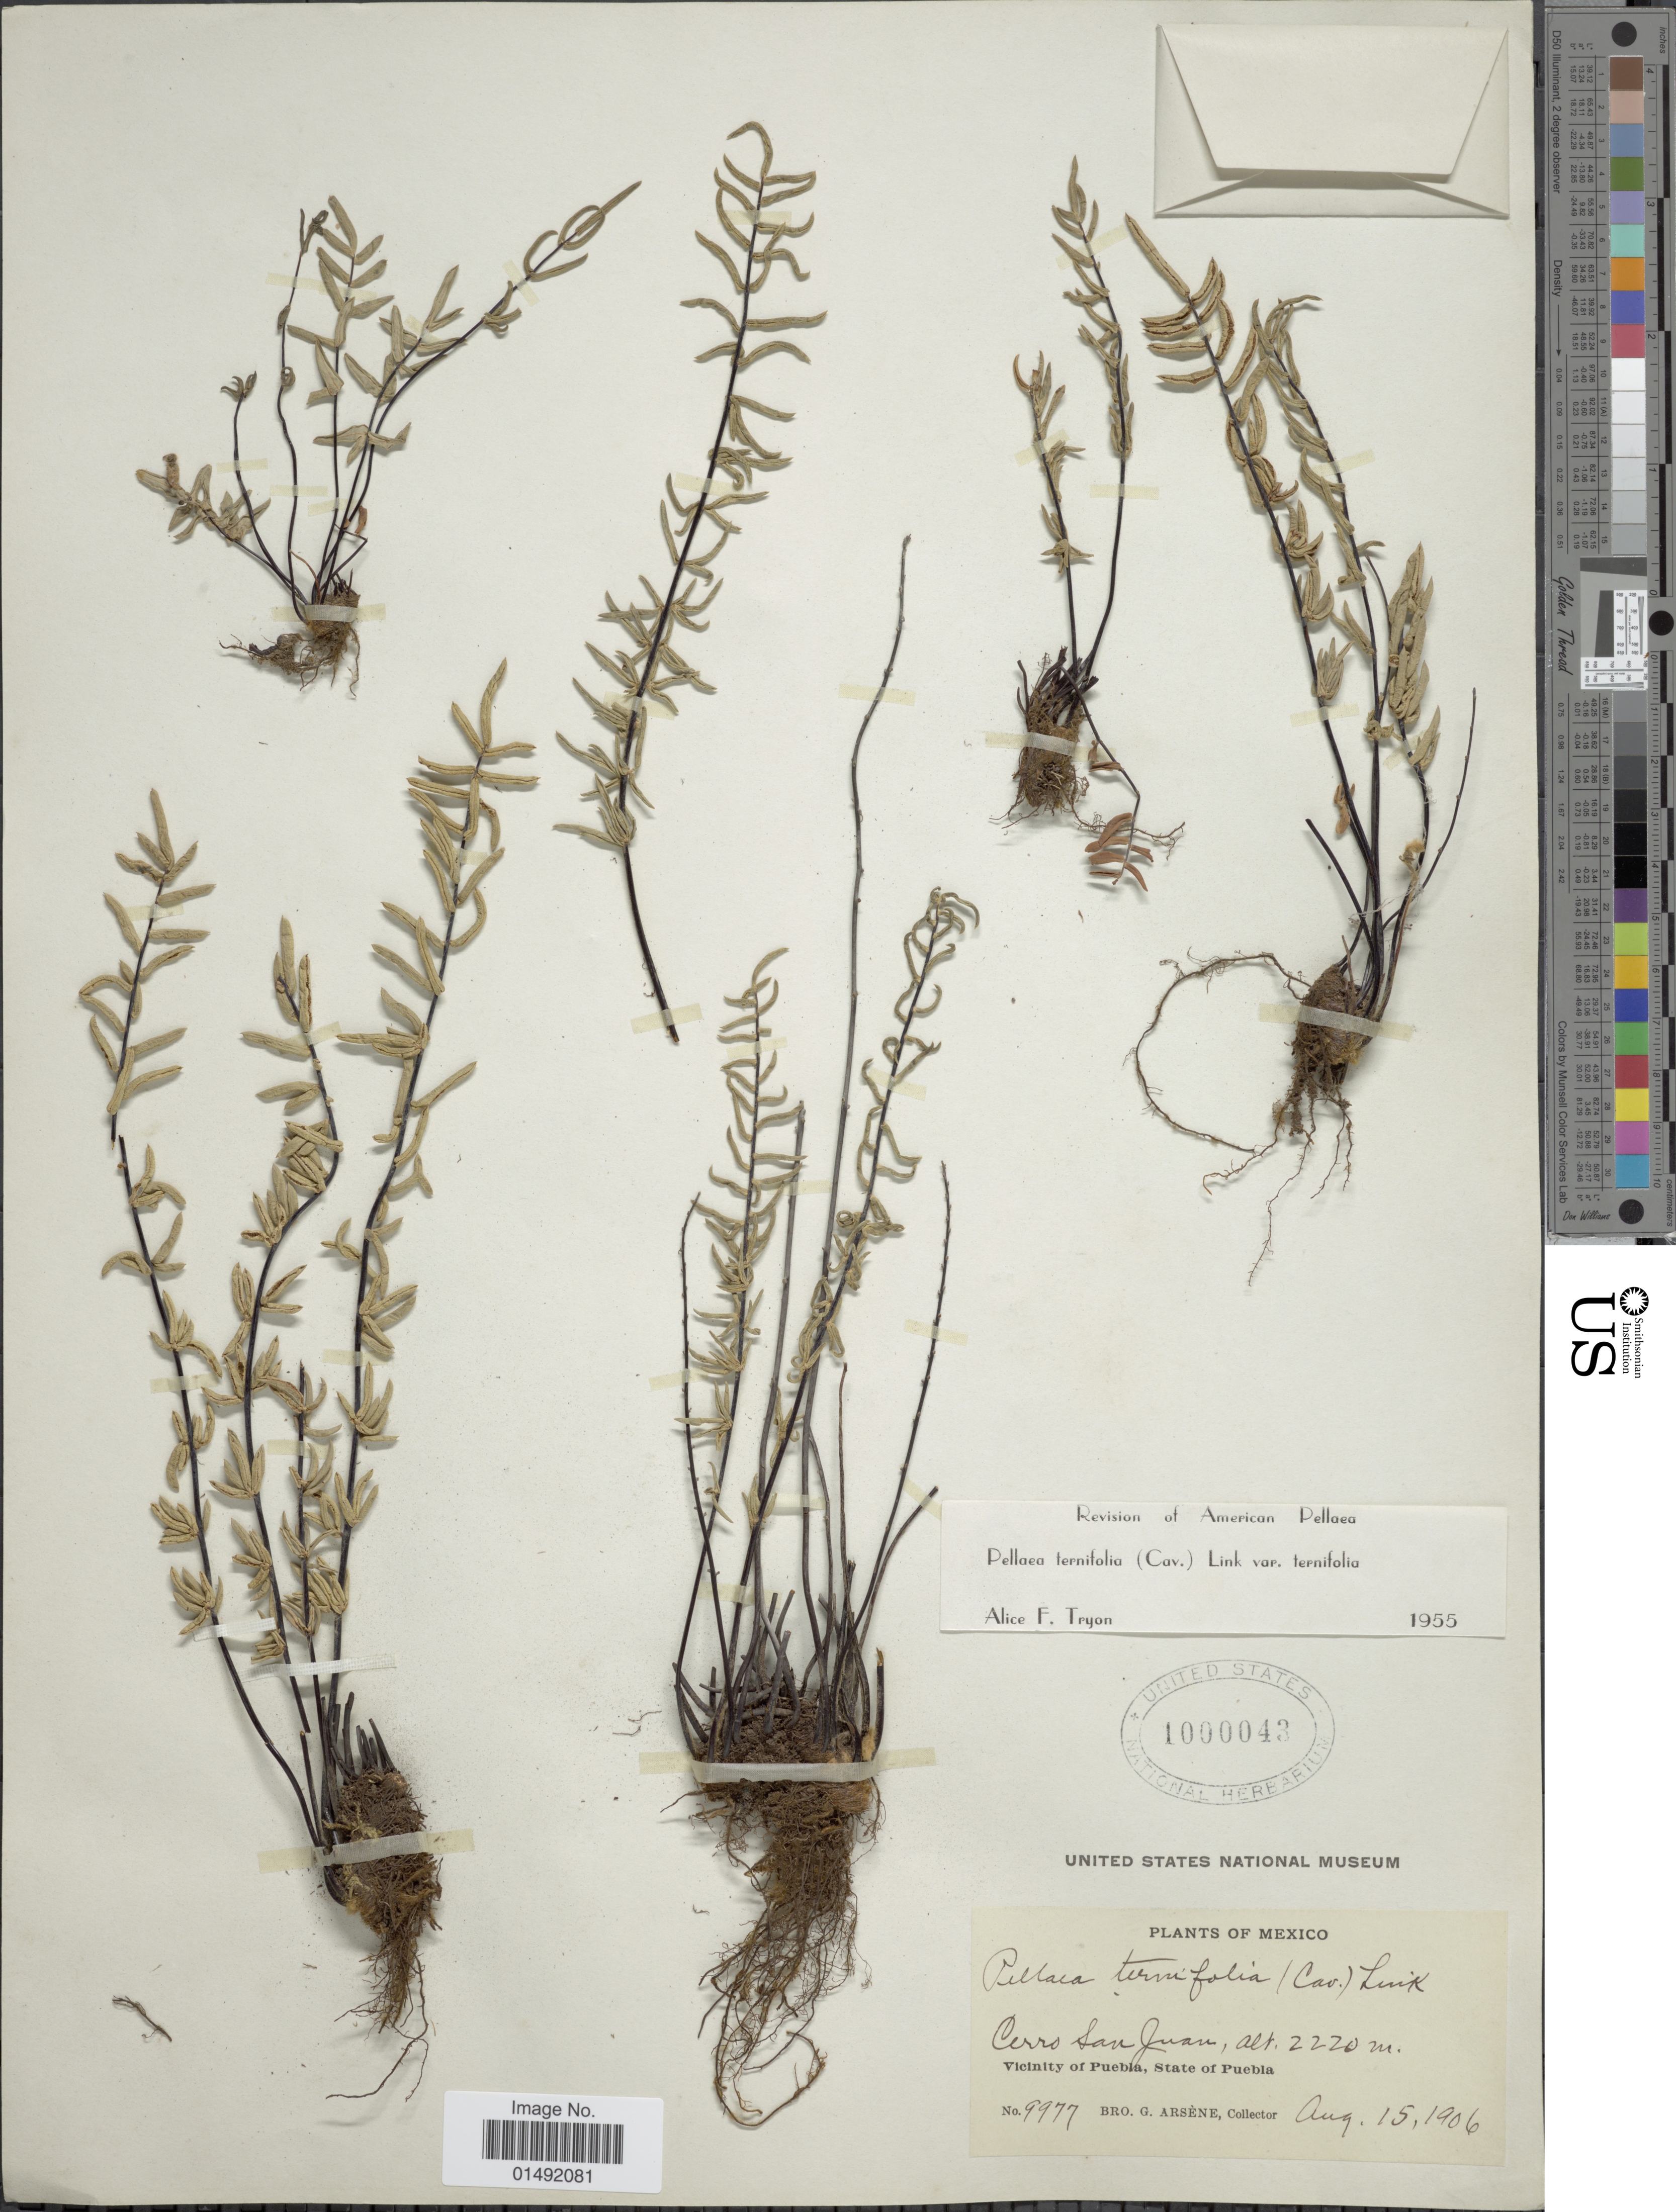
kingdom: Plantae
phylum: Tracheophyta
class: Polypodiopsida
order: Polypodiales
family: Pteridaceae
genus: Pellaea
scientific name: Pellaea ternifolia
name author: (Cav.) Link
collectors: Bro. G. Arsène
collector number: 9977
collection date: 1906-08-15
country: Mexico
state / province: Puebla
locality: Cerro San Juan, Vicinity of Puebla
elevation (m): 2220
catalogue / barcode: US 1000043